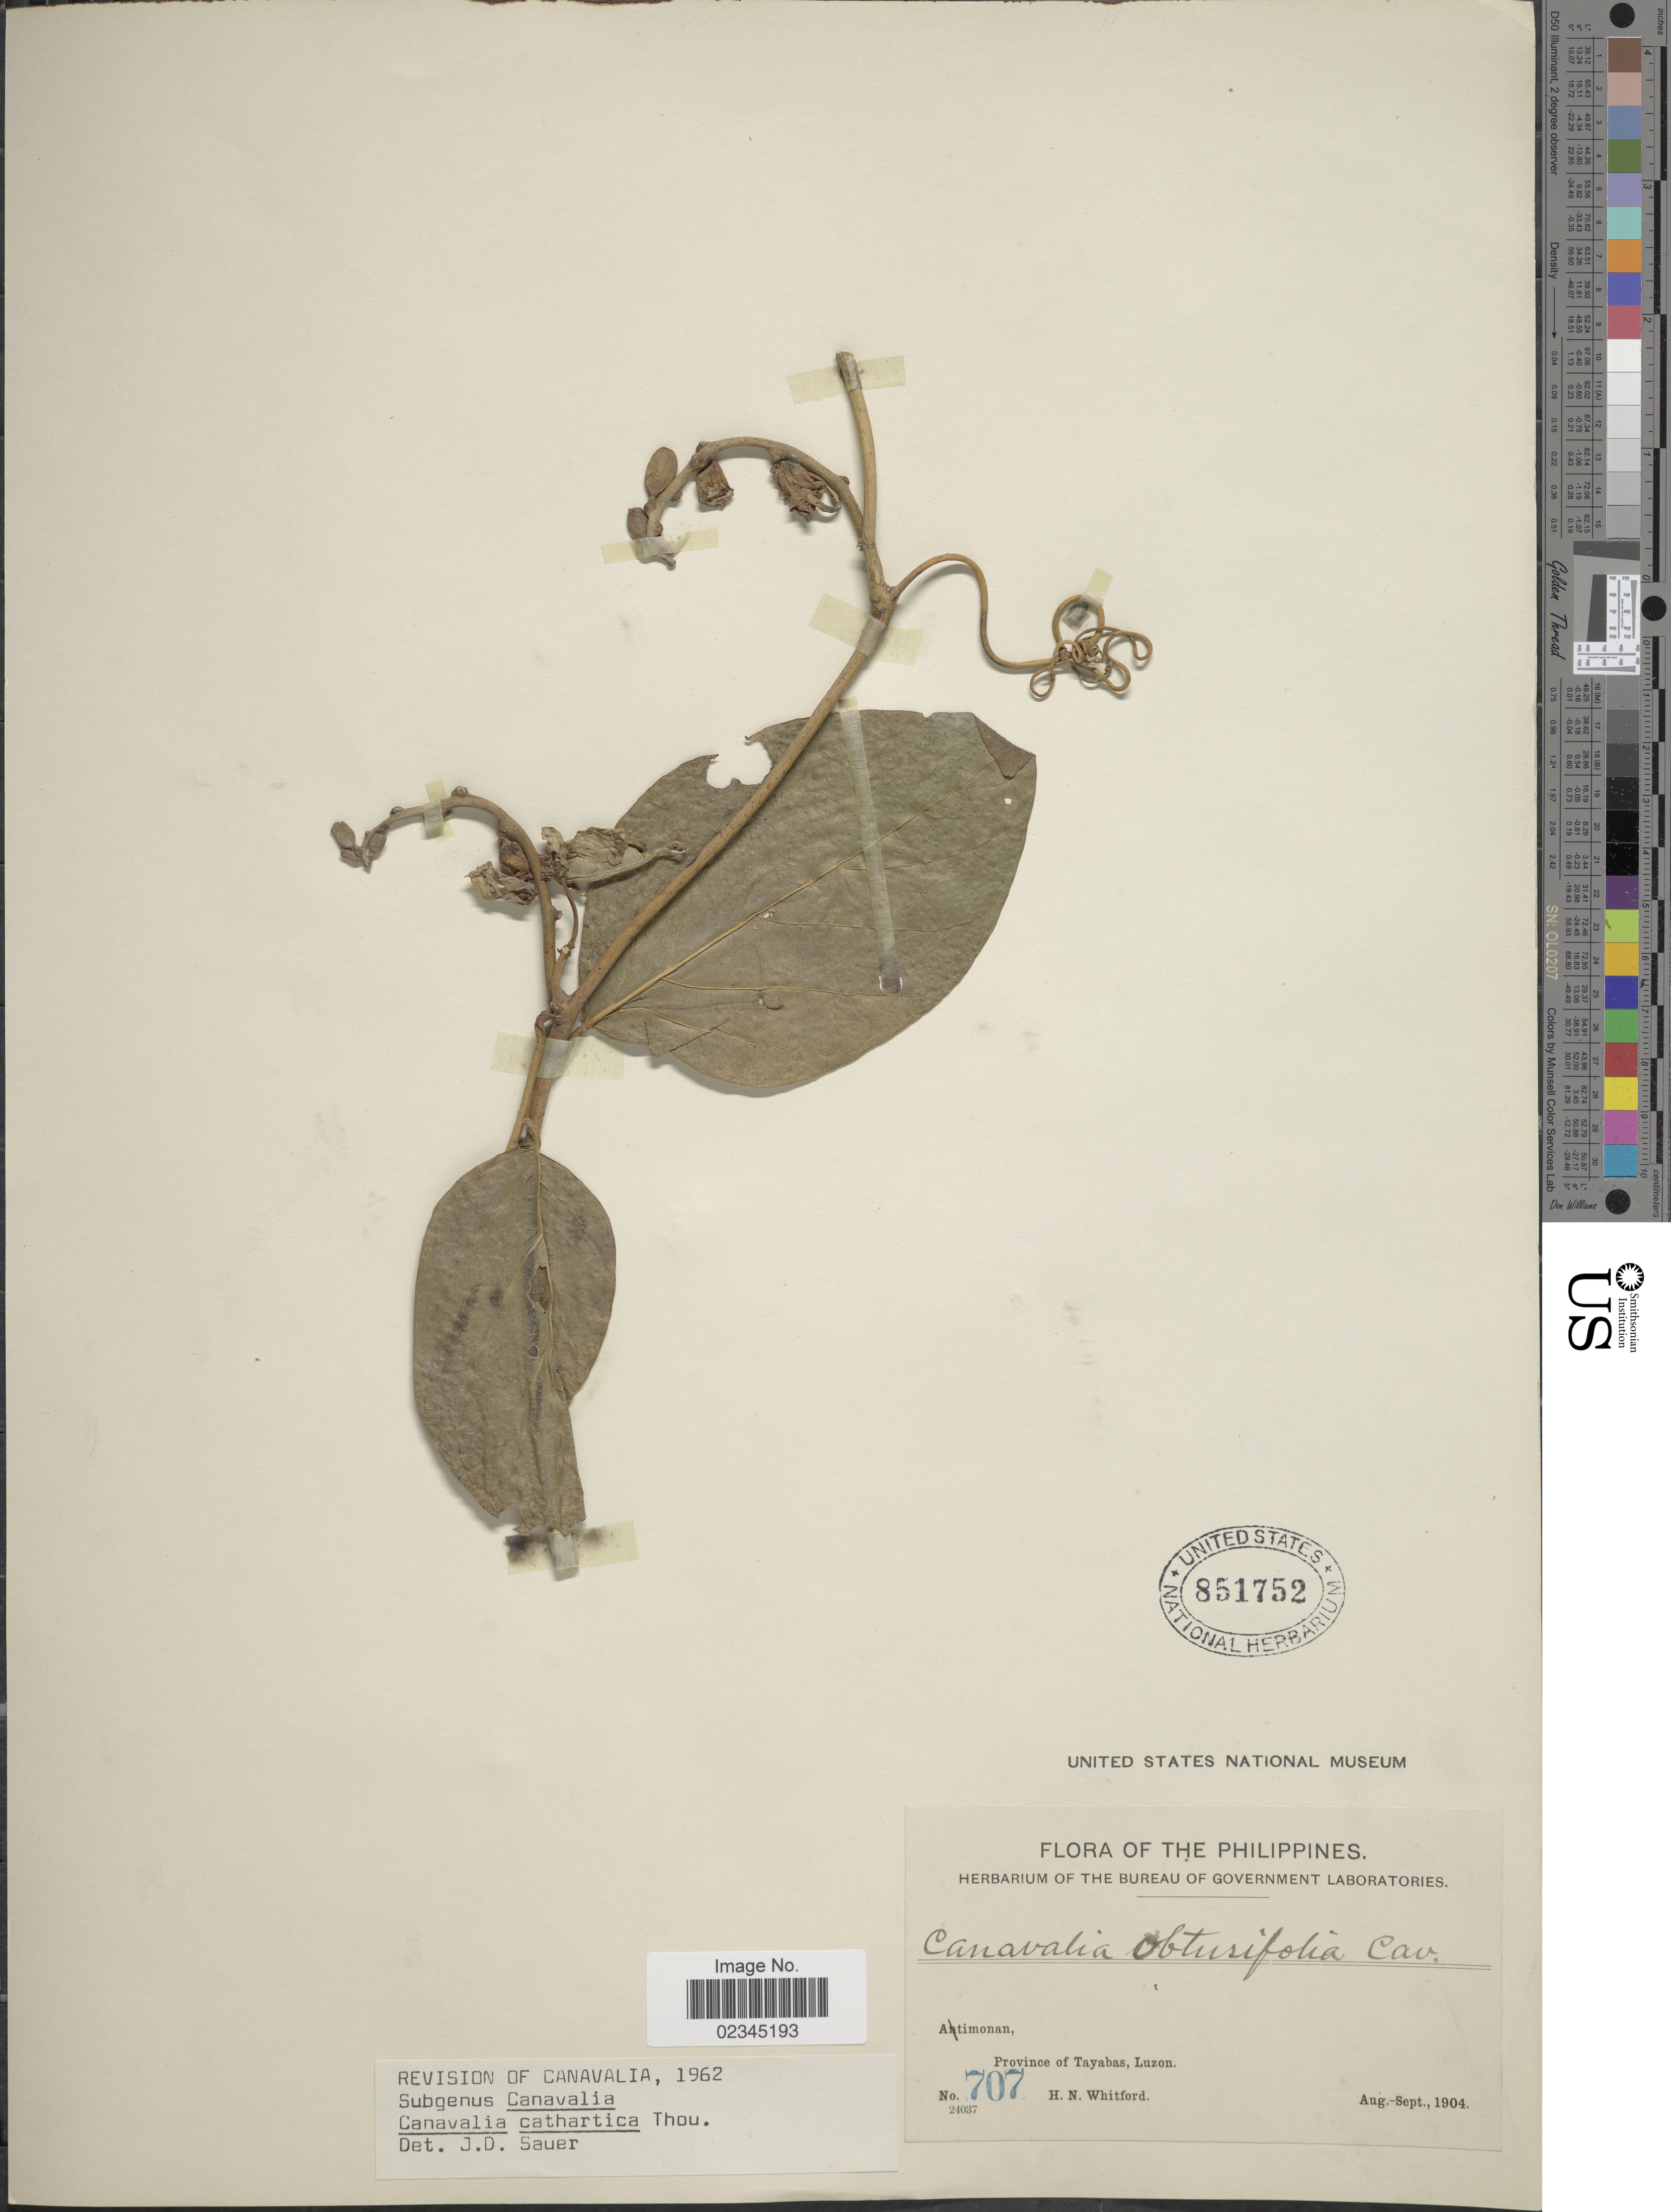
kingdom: Plantae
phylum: Tracheophyta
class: Magnoliopsida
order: Fabales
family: Fabaceae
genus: Canavalia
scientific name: Canavalia cathartica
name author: Thouars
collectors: H. N. Whitford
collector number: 707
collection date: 1904-08/1904-09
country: Philippines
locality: Atimonan, Province of Tayabas, Luzon.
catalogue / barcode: US 851752